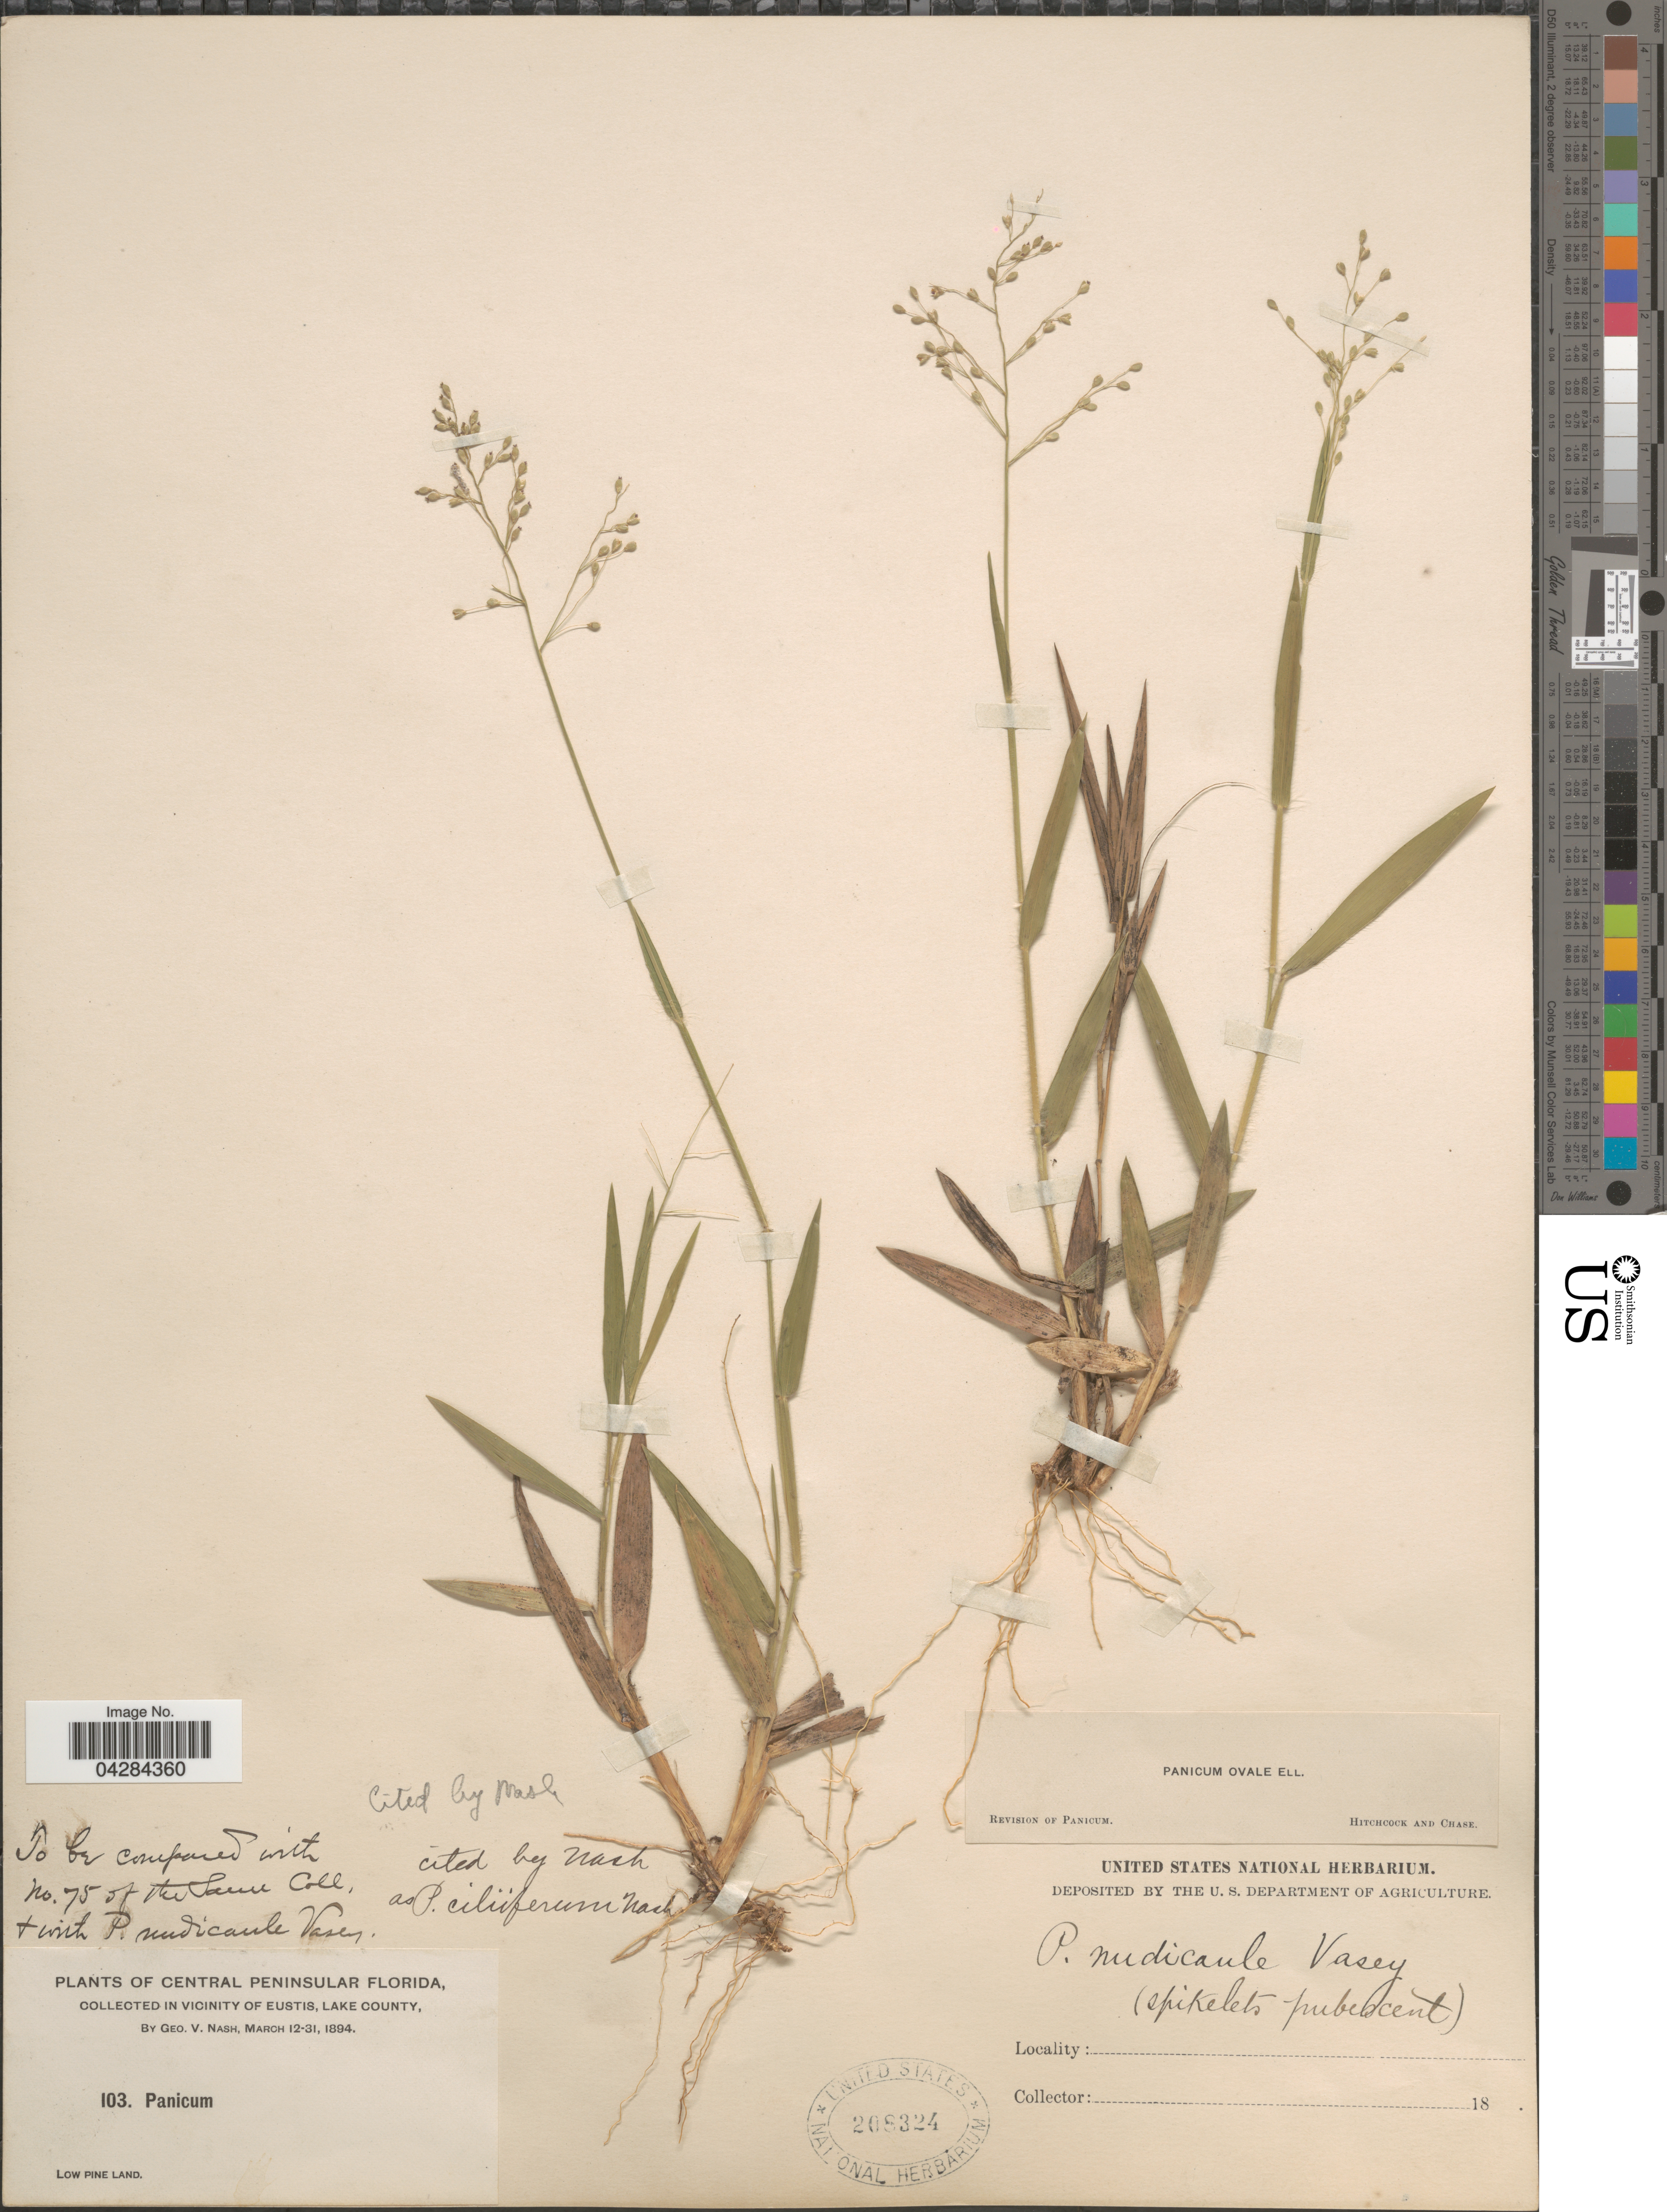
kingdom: Plantae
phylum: Tracheophyta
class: Liliopsida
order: Poales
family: Poaceae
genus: Dichanthelium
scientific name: Dichanthelium ovale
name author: (Elliott) Gould & C.A. Clark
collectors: G. V. Nash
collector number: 103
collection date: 1894-03-12/1894-03-31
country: United States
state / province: Florida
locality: Central Peninsular Florida. In Vicinity of Eustis, Lake County. Low Pine Land.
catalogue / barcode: US 208324